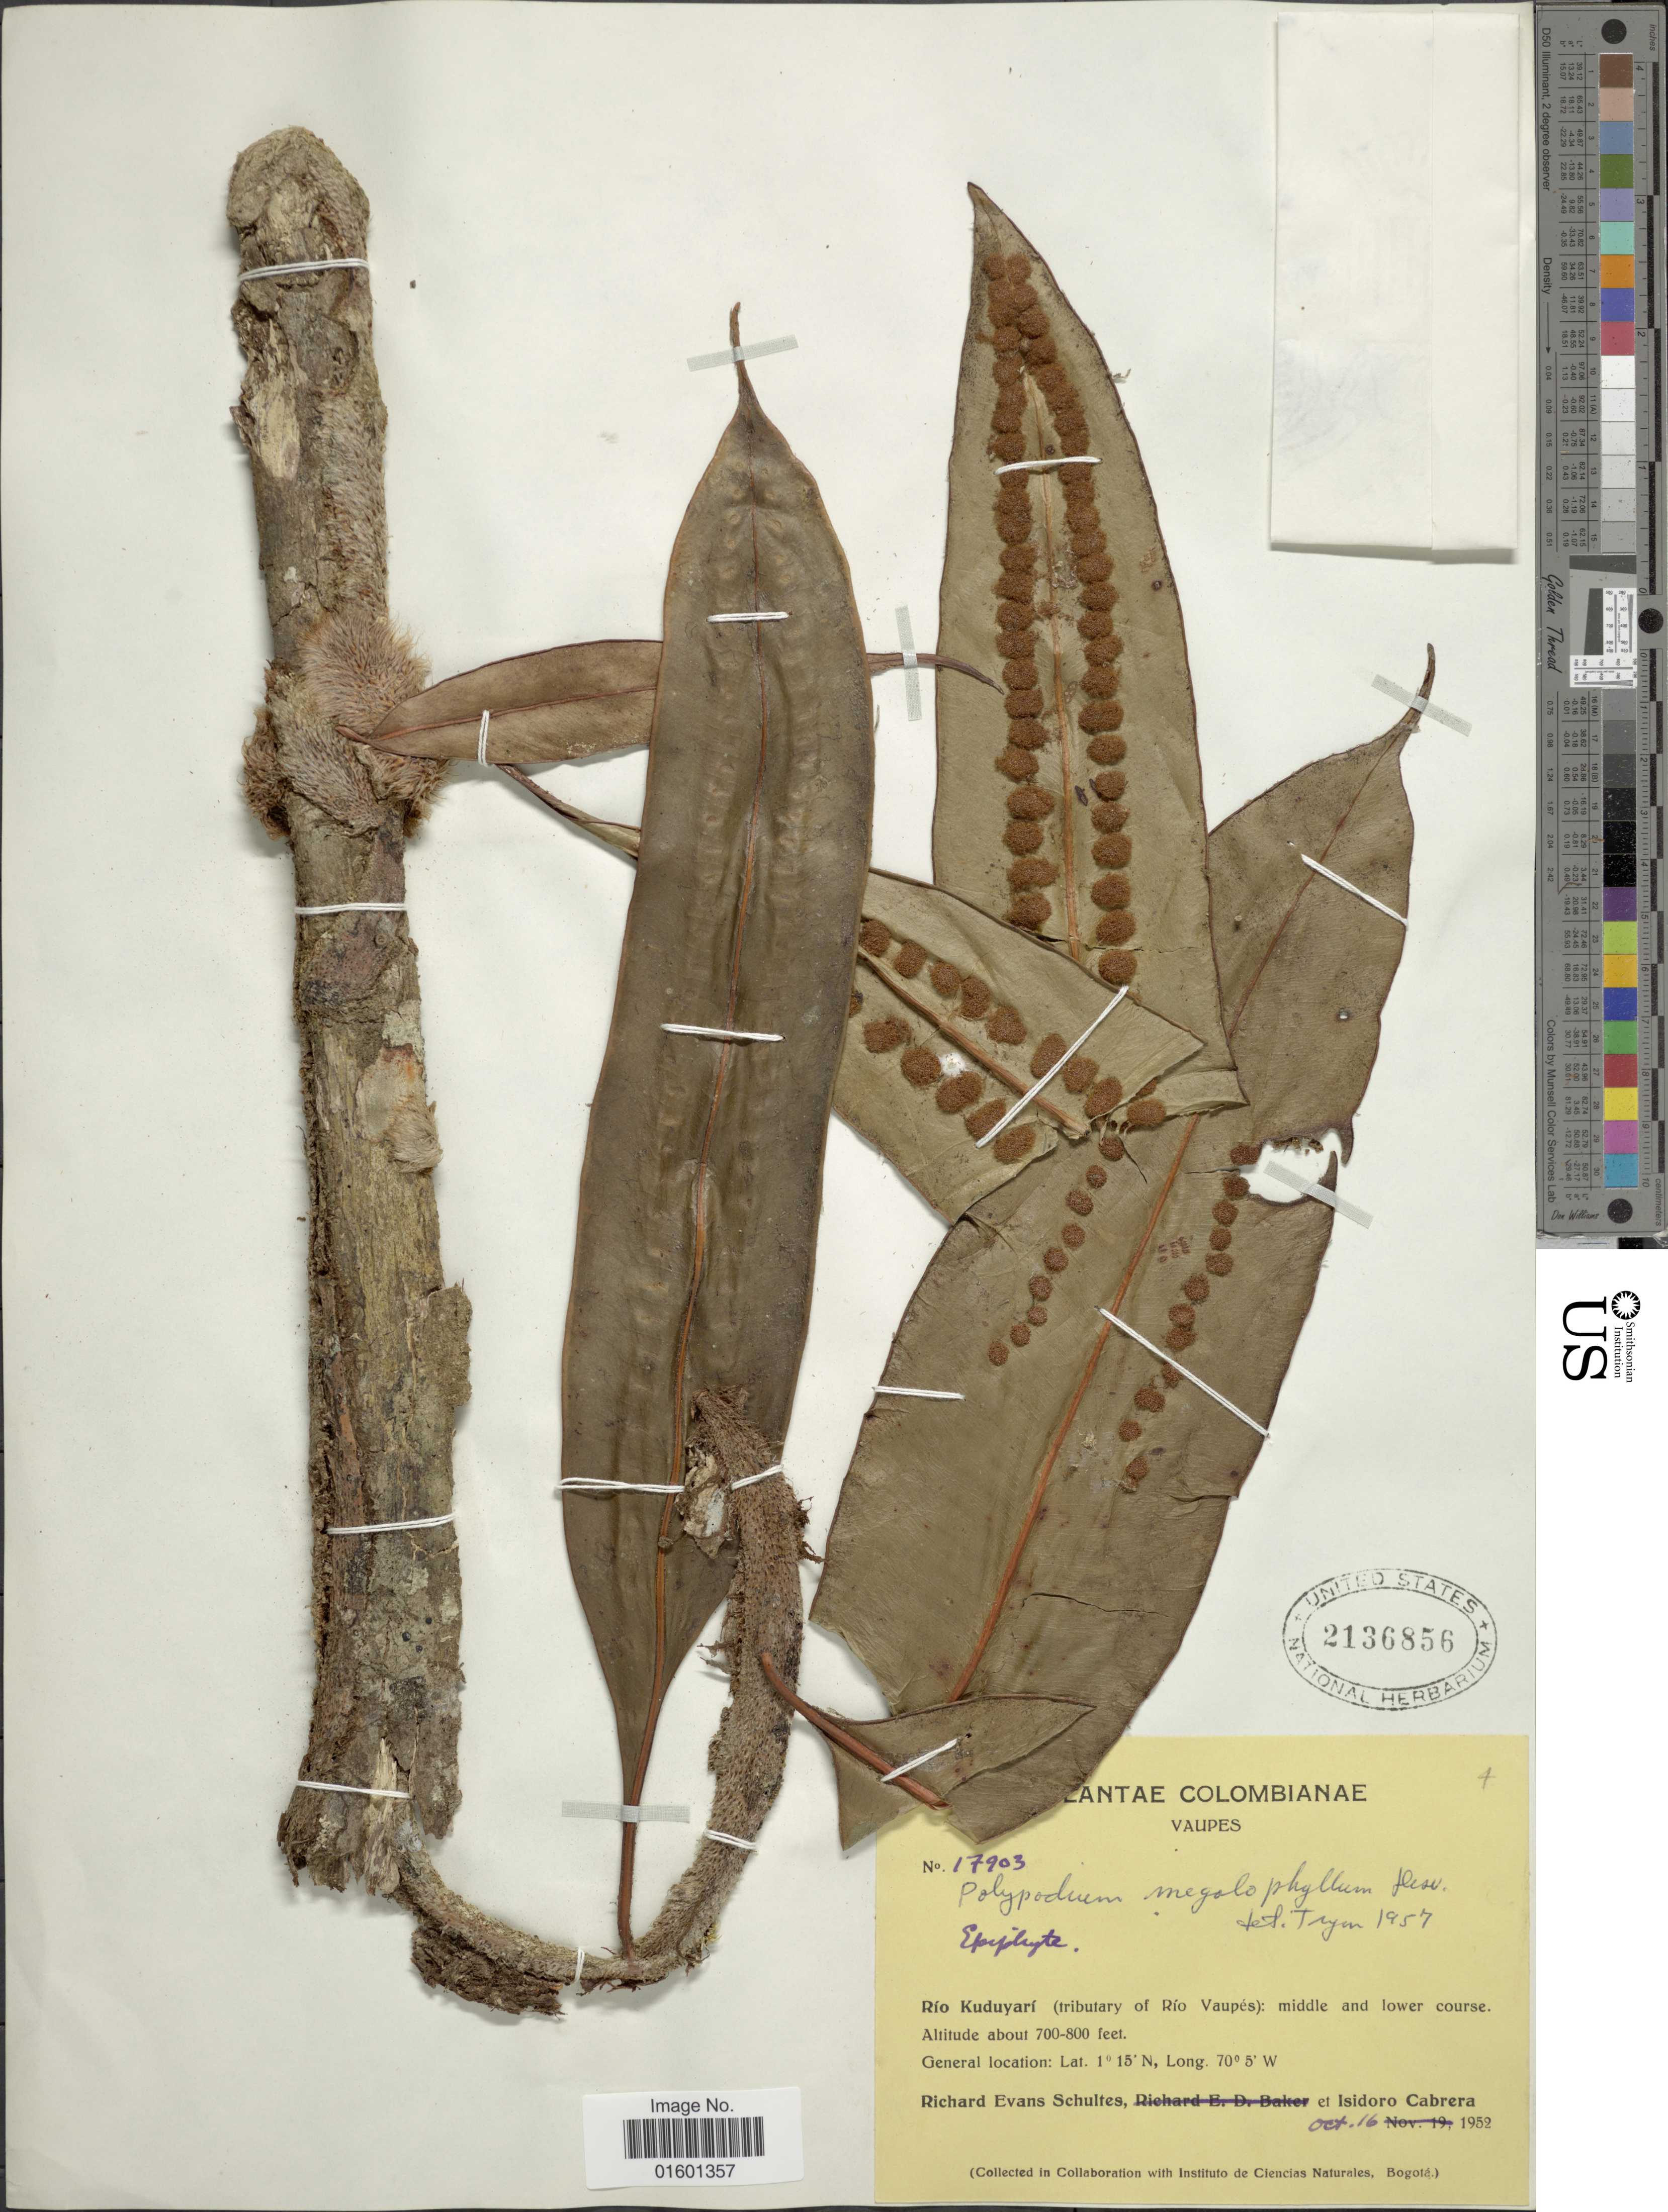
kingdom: Plantae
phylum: Tracheophyta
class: Polypodiopsida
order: Polypodiales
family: Polypodiaceae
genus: Microgramma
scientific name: Microgramma megalophylla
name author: (Desv.) de la Sota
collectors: R. E. Schultes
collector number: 17903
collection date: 1952-10-16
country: Colombia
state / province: Vaupés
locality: Rio Kuduyari (tributary of Rio Vaupes): middle and lower course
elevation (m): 213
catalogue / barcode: US 2136856